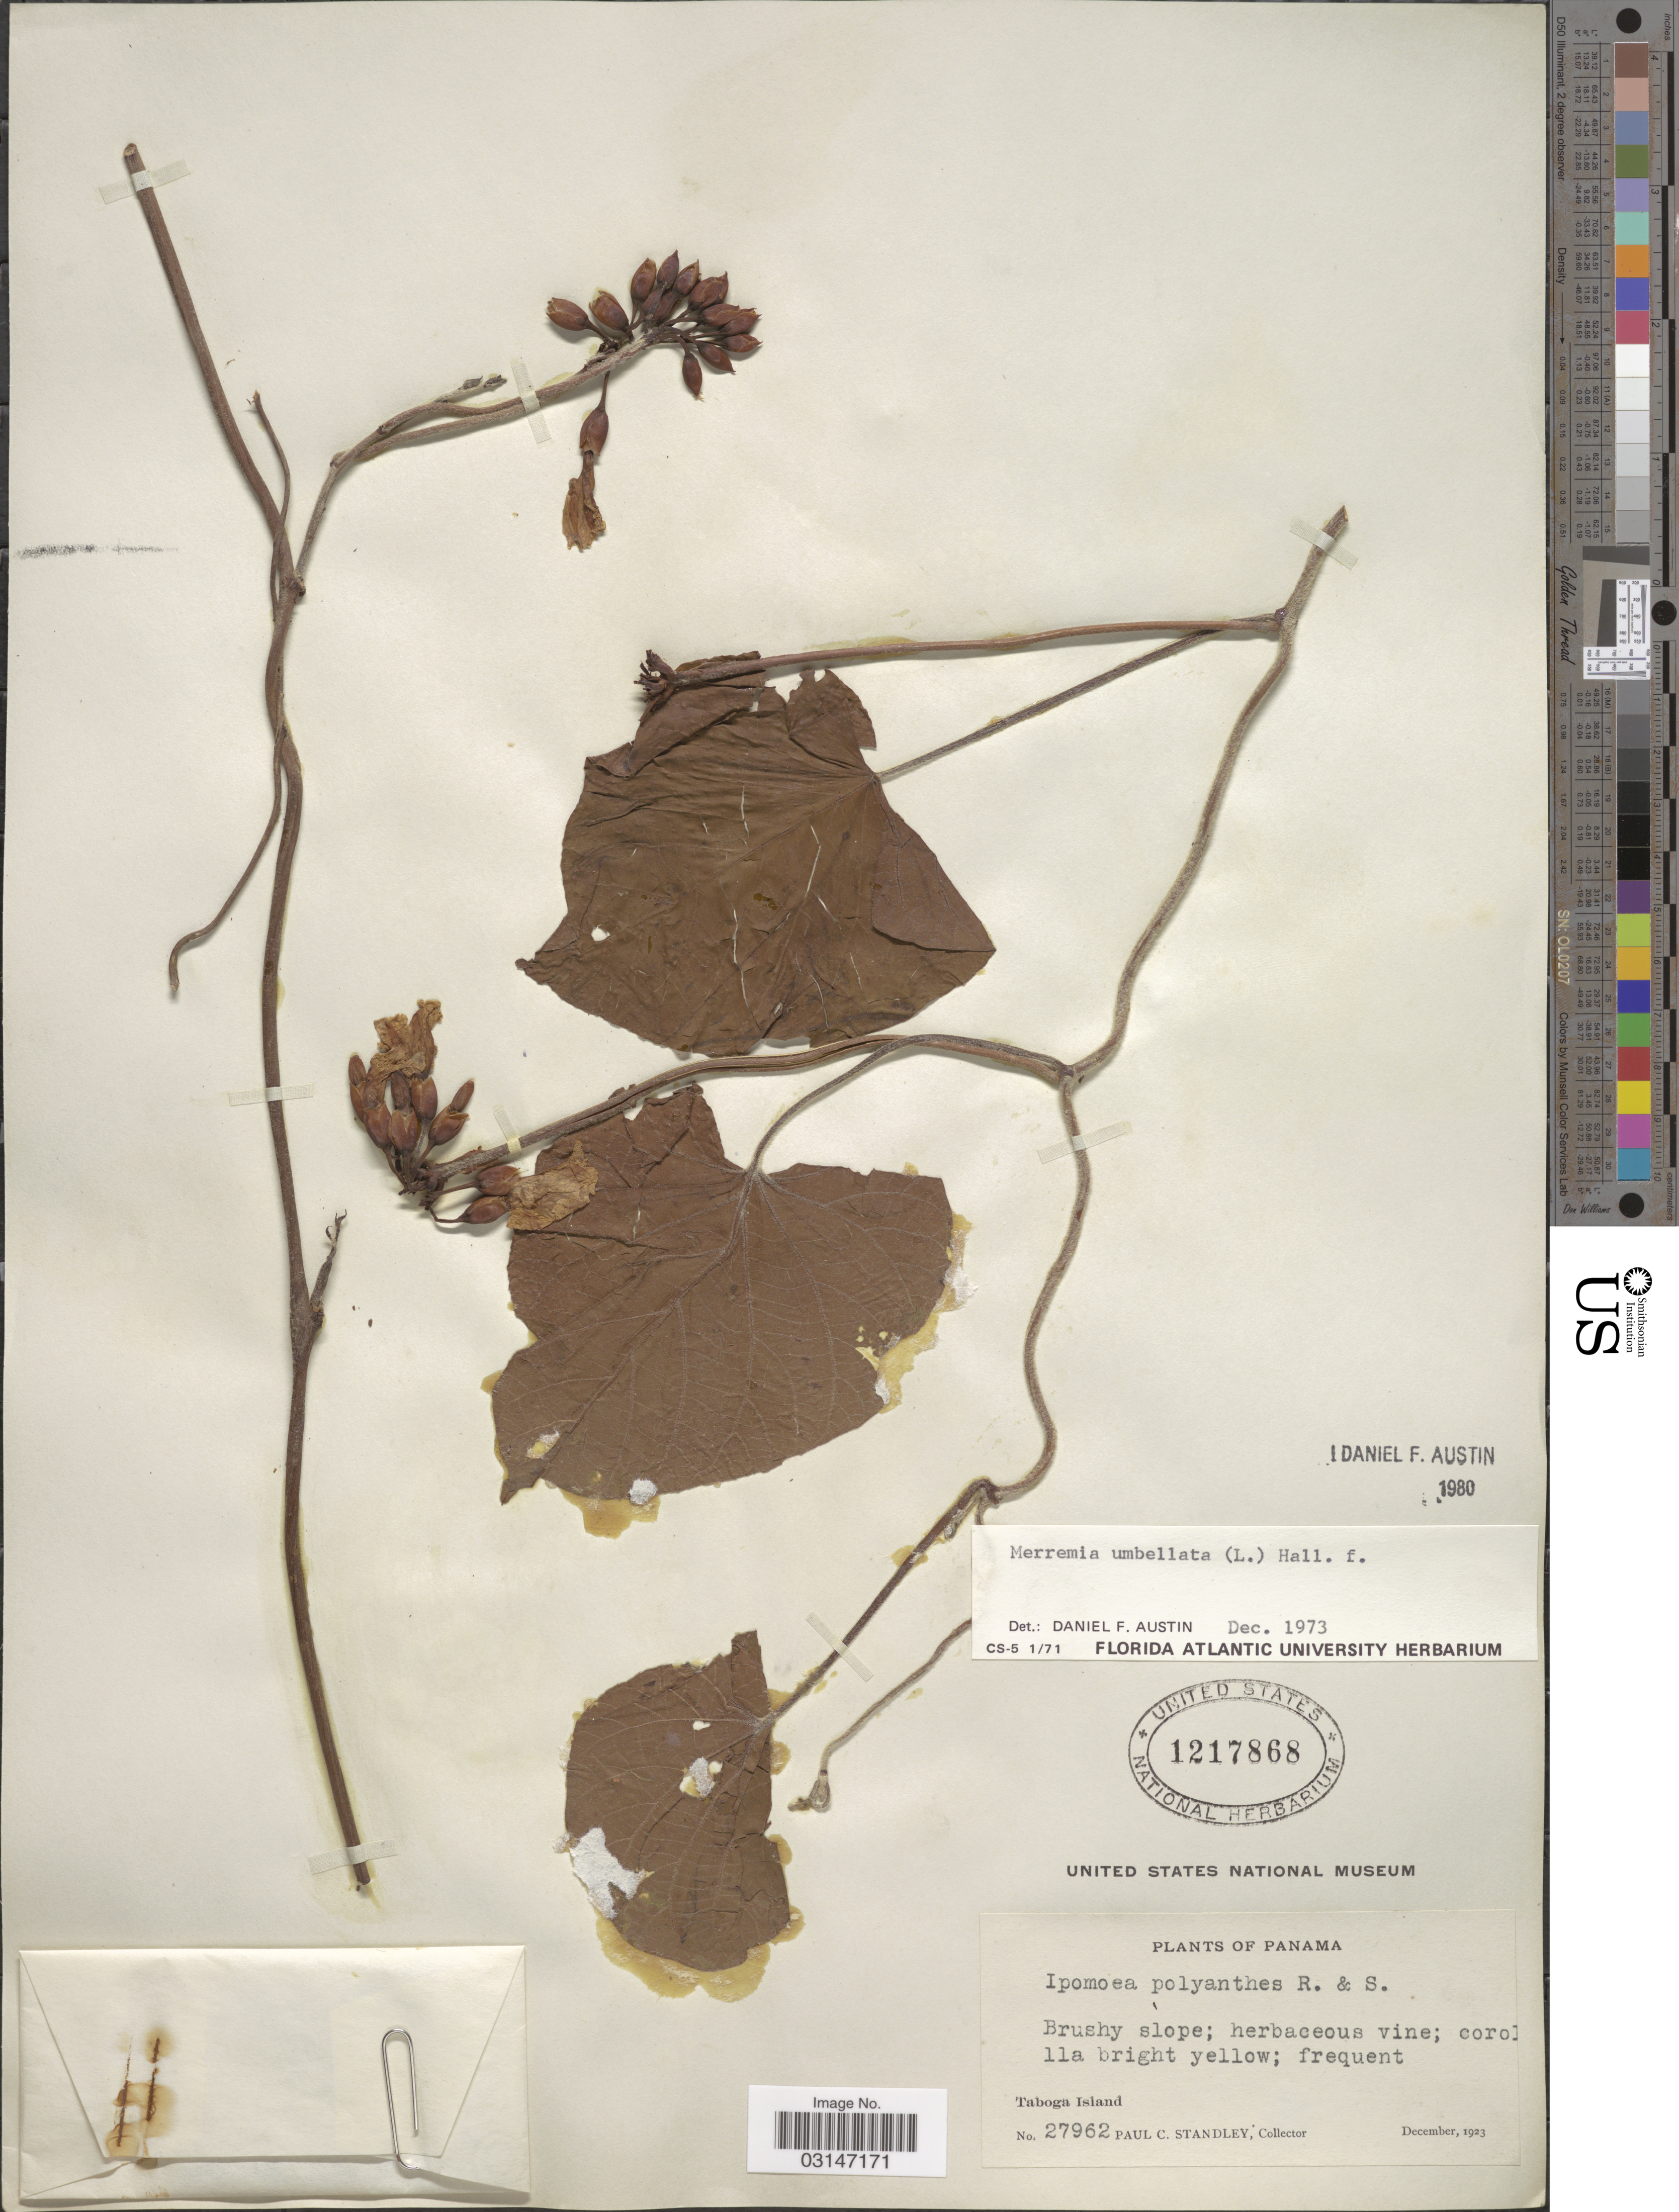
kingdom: Plantae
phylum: Tracheophyta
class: Magnoliopsida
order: Solanales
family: Convolvulaceae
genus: Camonea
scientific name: Camonea umbellata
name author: (L.) A. R. Simões & Staples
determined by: Strong, Mark T., (BOT), Smithsonian Institution - National Museum of Natural History (UNITED STATES)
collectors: P. C. Standley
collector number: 27962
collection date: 1923-12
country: Panama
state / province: Panamá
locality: Taboga Island.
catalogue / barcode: US 1217868